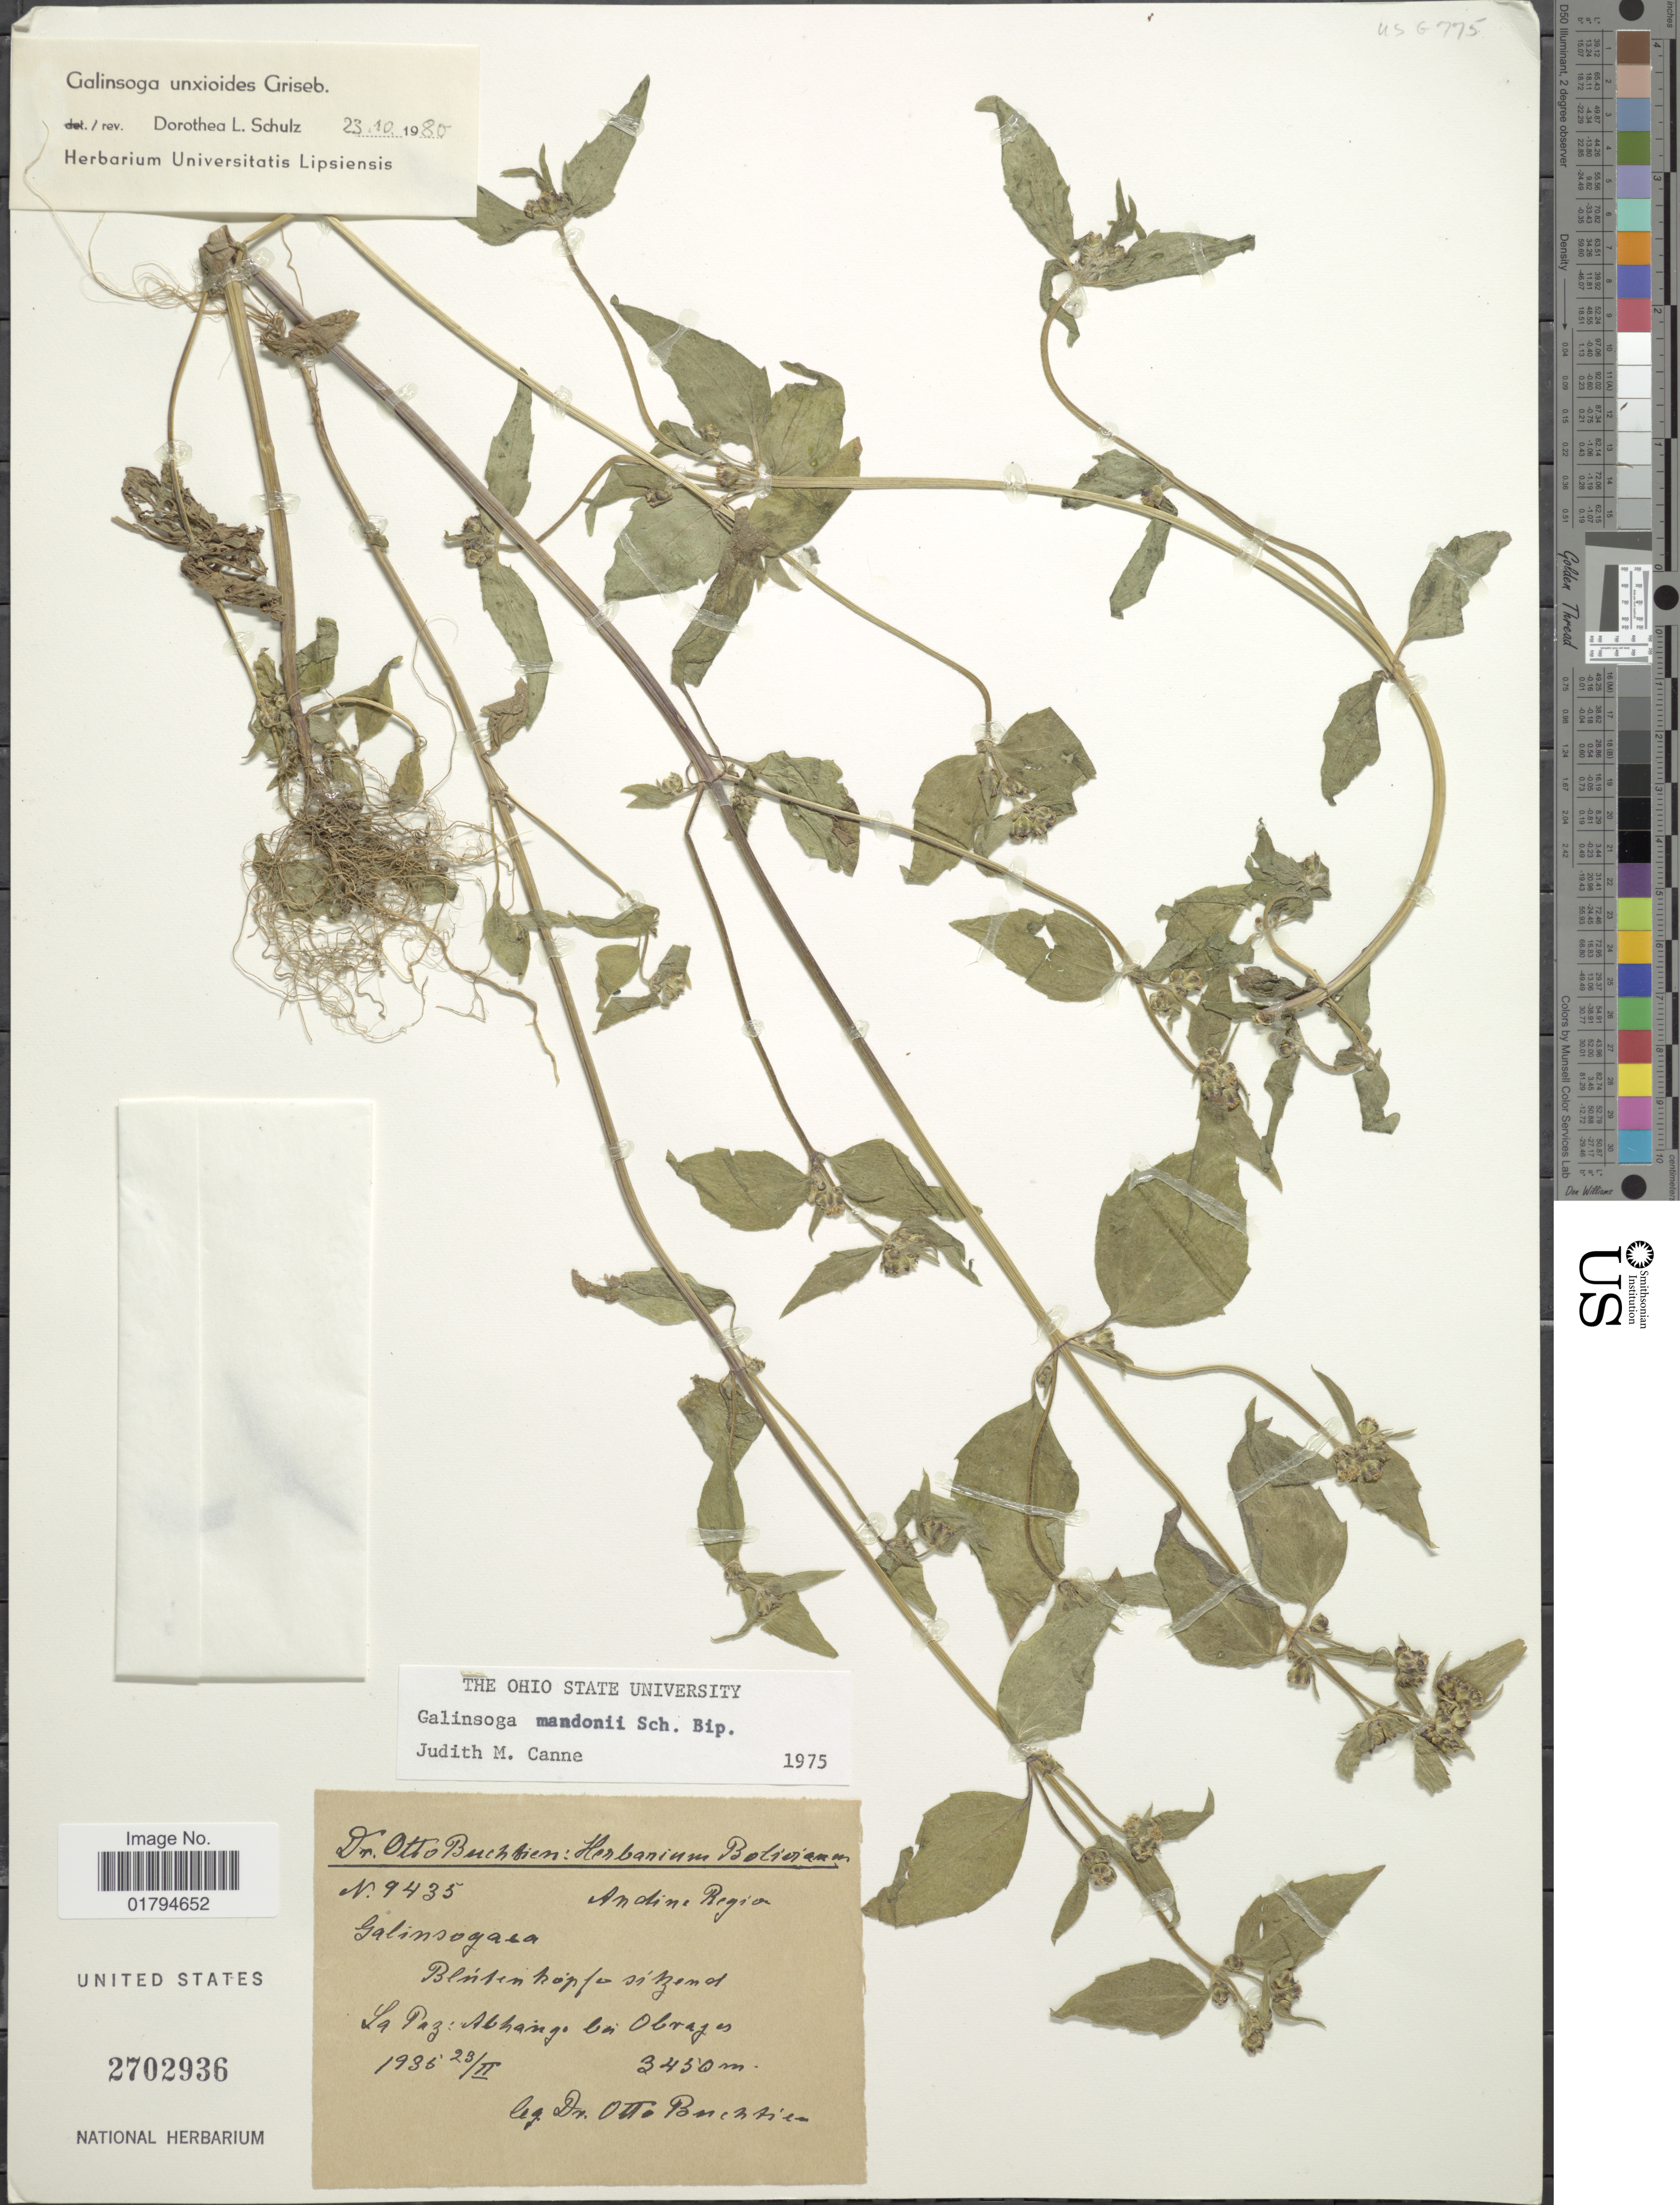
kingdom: Plantae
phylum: Tracheophyta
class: Magnoliopsida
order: Asterales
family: Asteraceae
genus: Galinsoga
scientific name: Galinsoga unxioides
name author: Griseb.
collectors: O. Buchtien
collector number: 9435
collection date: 1935-02-23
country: Bolivia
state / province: La Paz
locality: Andine egion, Abhange bei Obrajes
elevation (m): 3450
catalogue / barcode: US 2702936